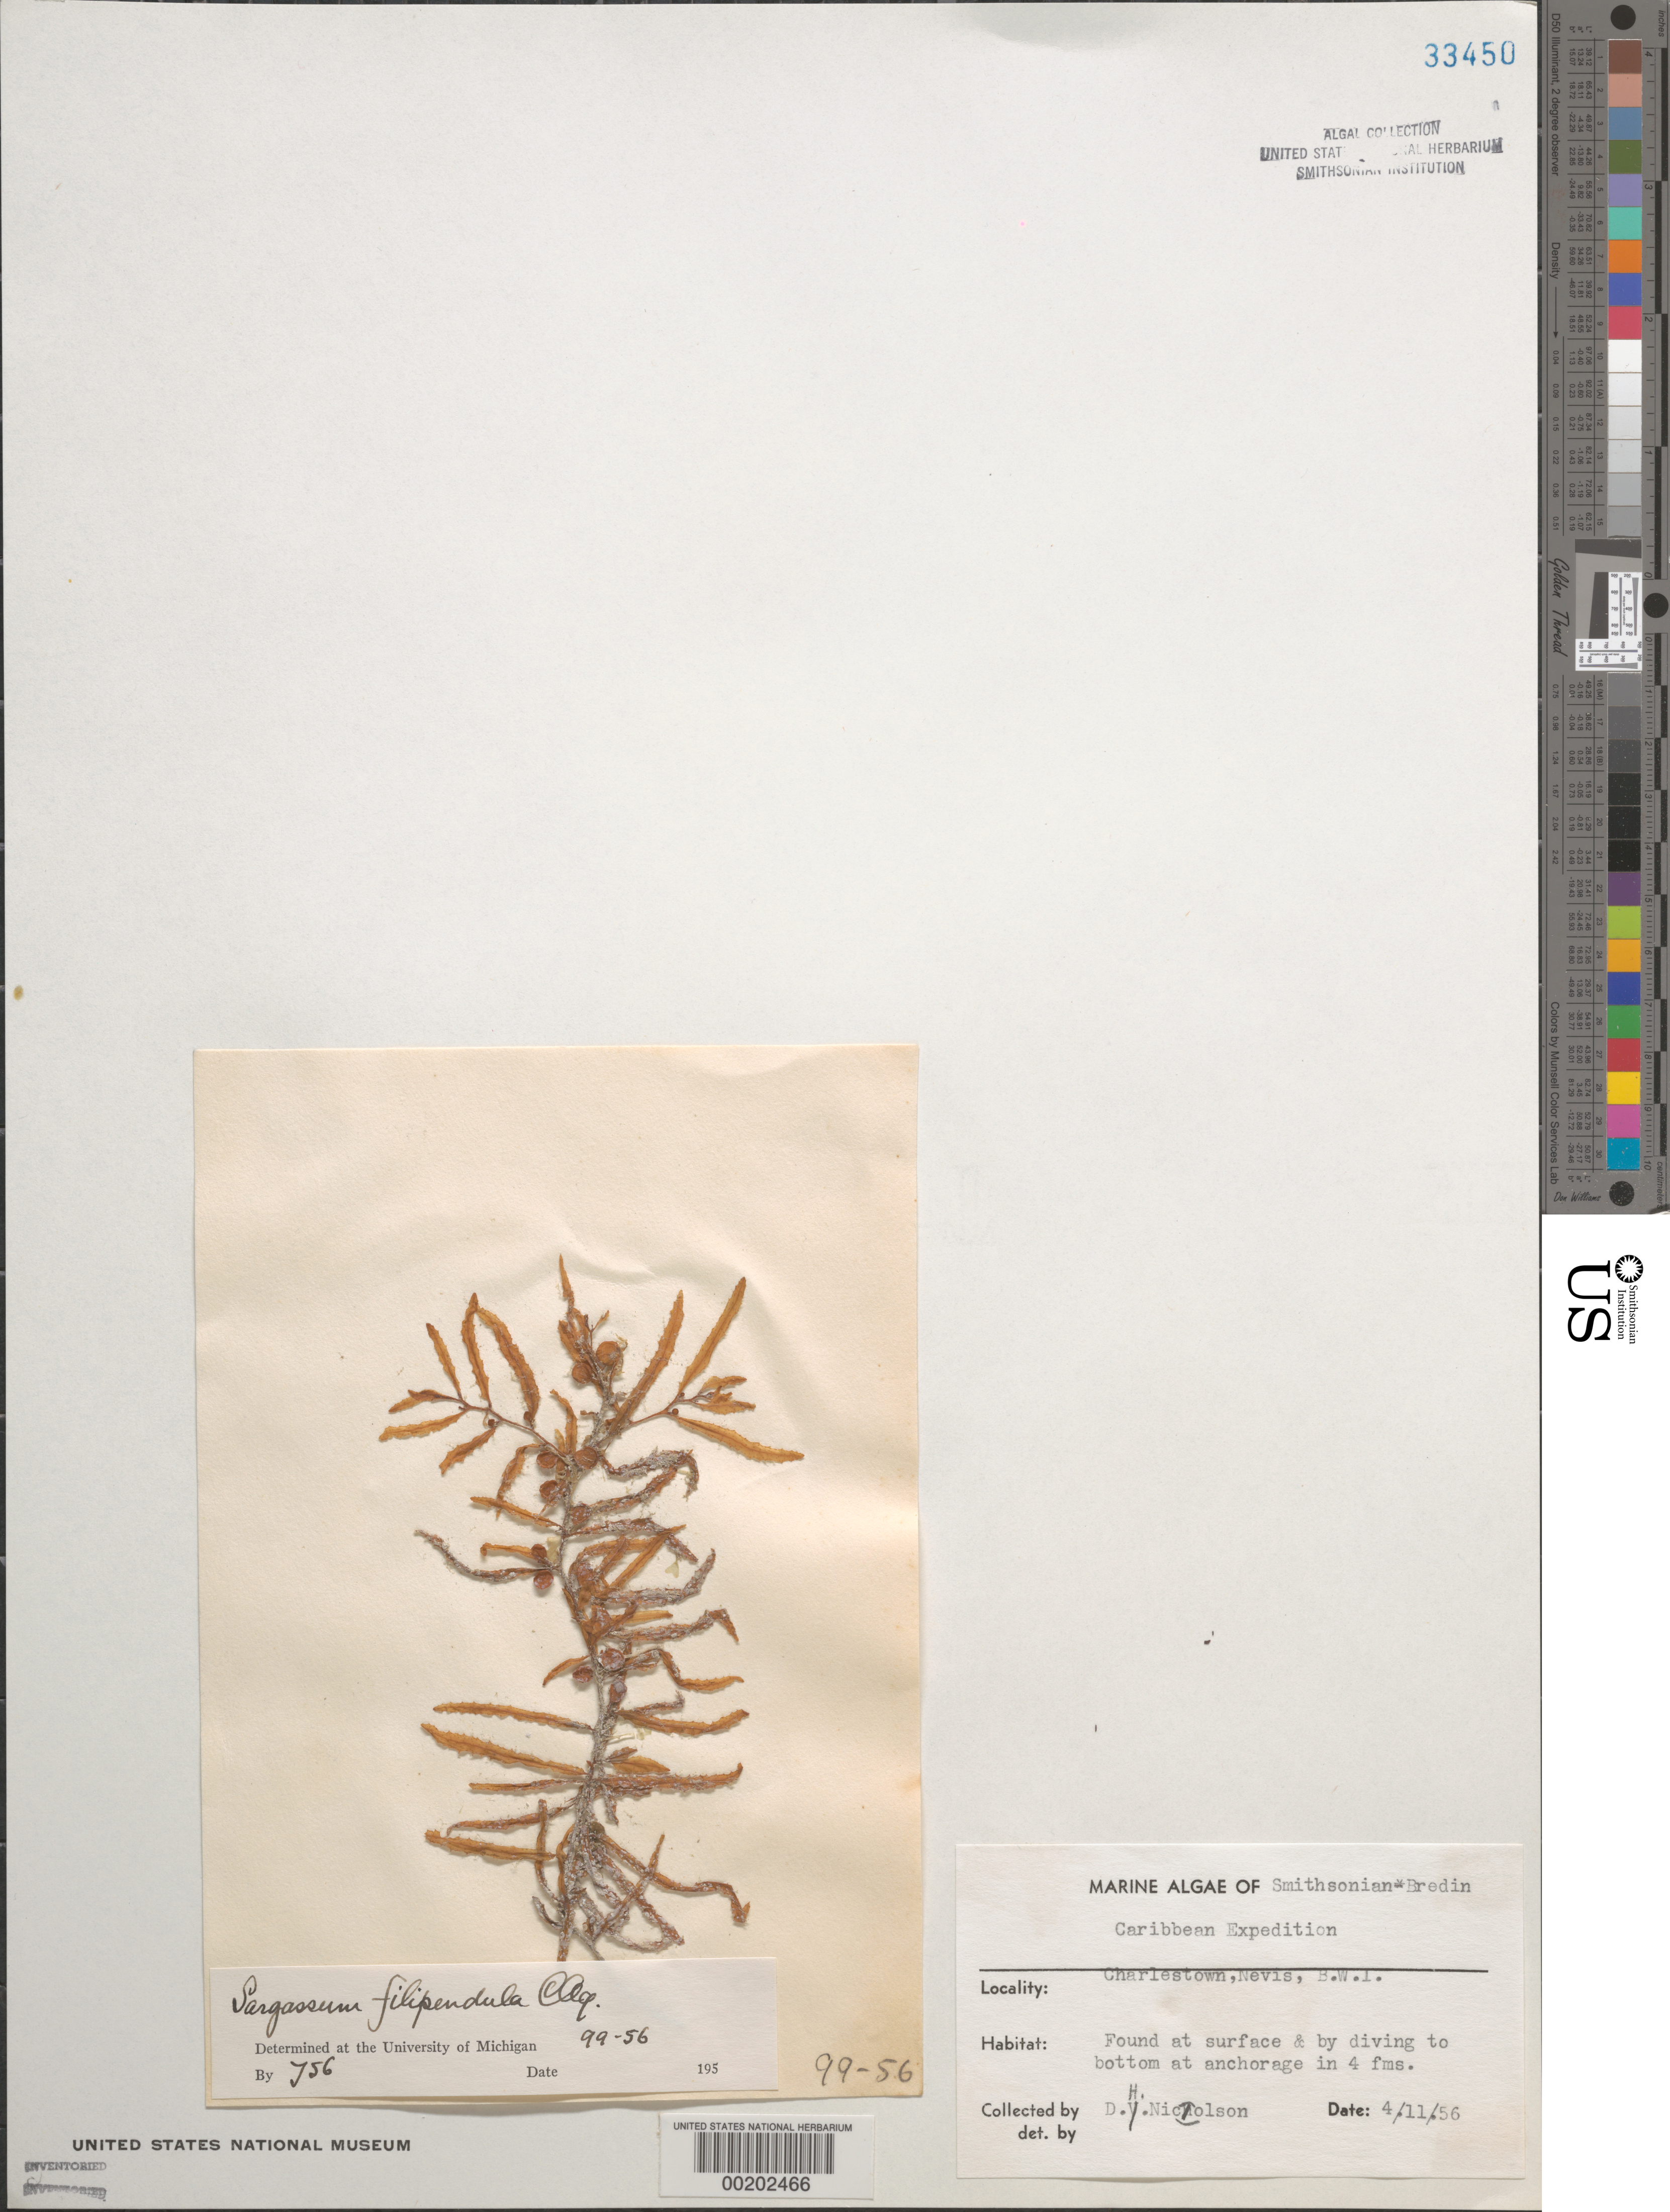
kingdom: Chromista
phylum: Ochrophyta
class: Phaeophyceae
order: Fucales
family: Sargassaceae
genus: Sargassum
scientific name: Sargassum filipendula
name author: C. Agardh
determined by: Taylor, William R.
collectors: D. H. Nicolson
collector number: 99-56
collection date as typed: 11 Apr 1956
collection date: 1956-04-11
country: St. Christopher-Nevis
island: Nevis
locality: Charlestown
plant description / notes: Smithsonian-Bredin Caribbean Expedition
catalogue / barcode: US 33450